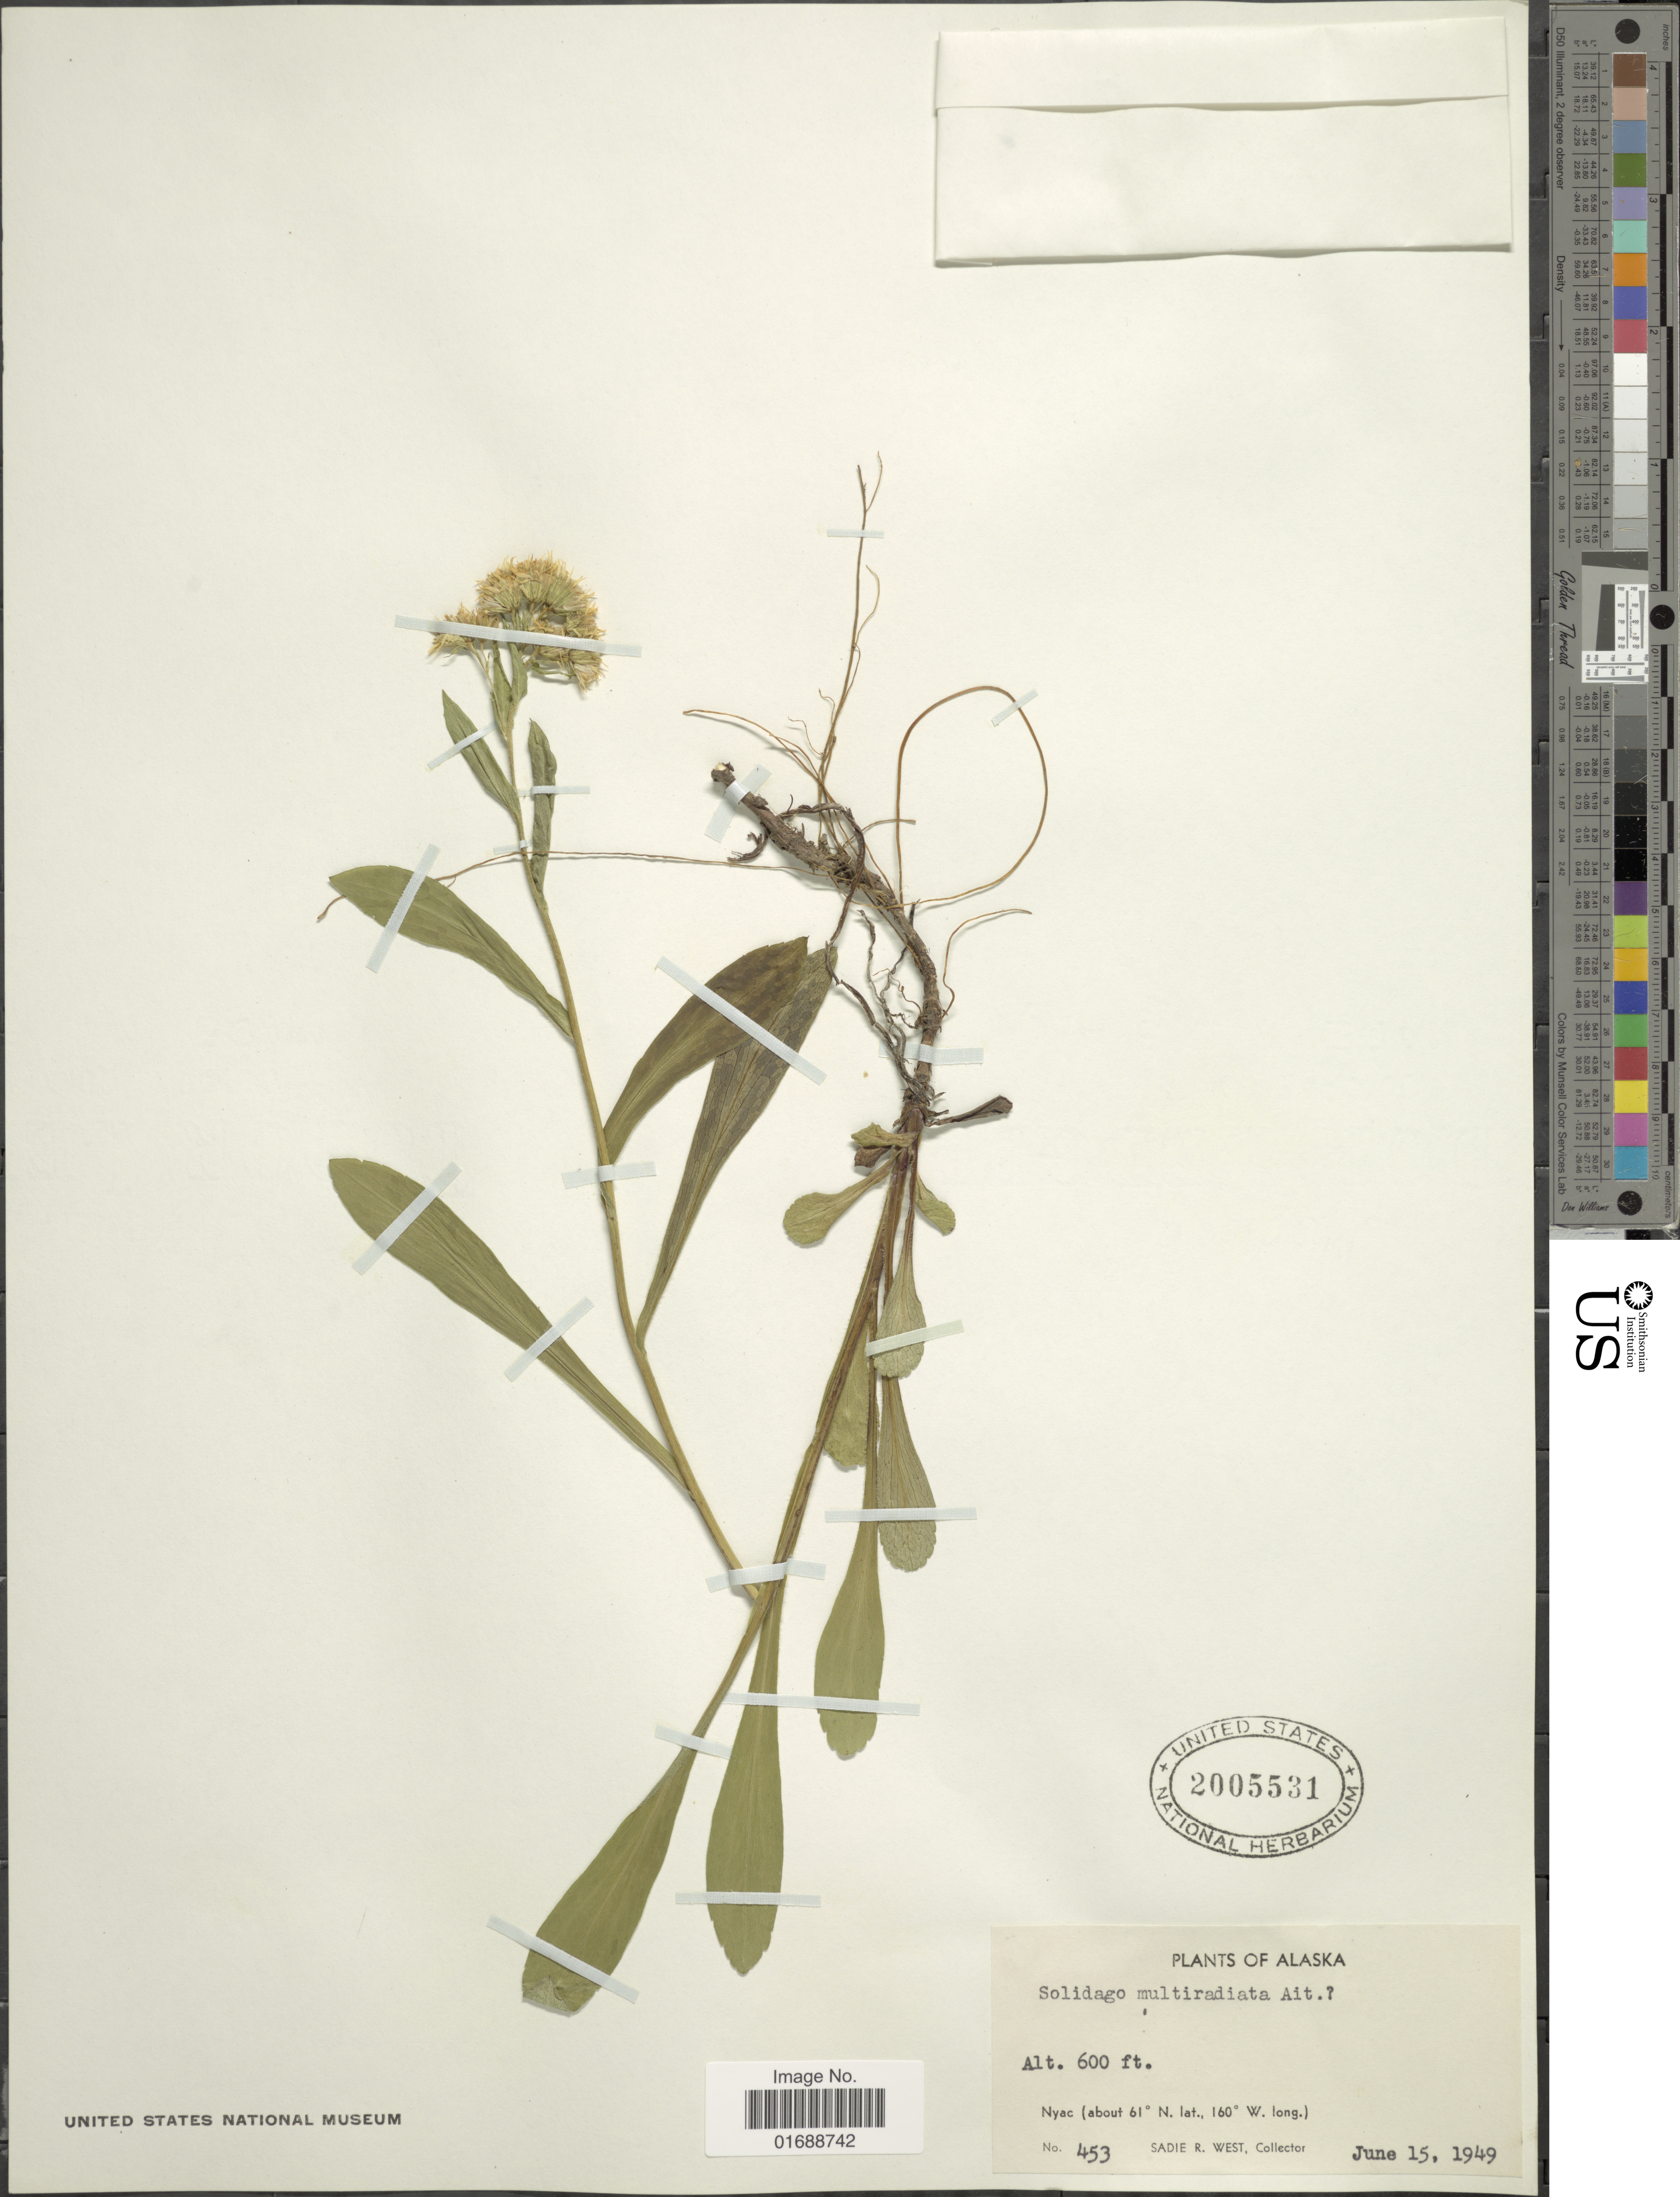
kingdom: Plantae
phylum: Tracheophyta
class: Magnoliopsida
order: Asterales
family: Asteraceae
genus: Solidago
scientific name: Solidago multiradiata var. arctica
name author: (DC.) Fernald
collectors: S. R. West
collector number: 453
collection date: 1949-06-15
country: United States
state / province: Alaska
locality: Nyac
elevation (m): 183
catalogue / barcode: US 2005531